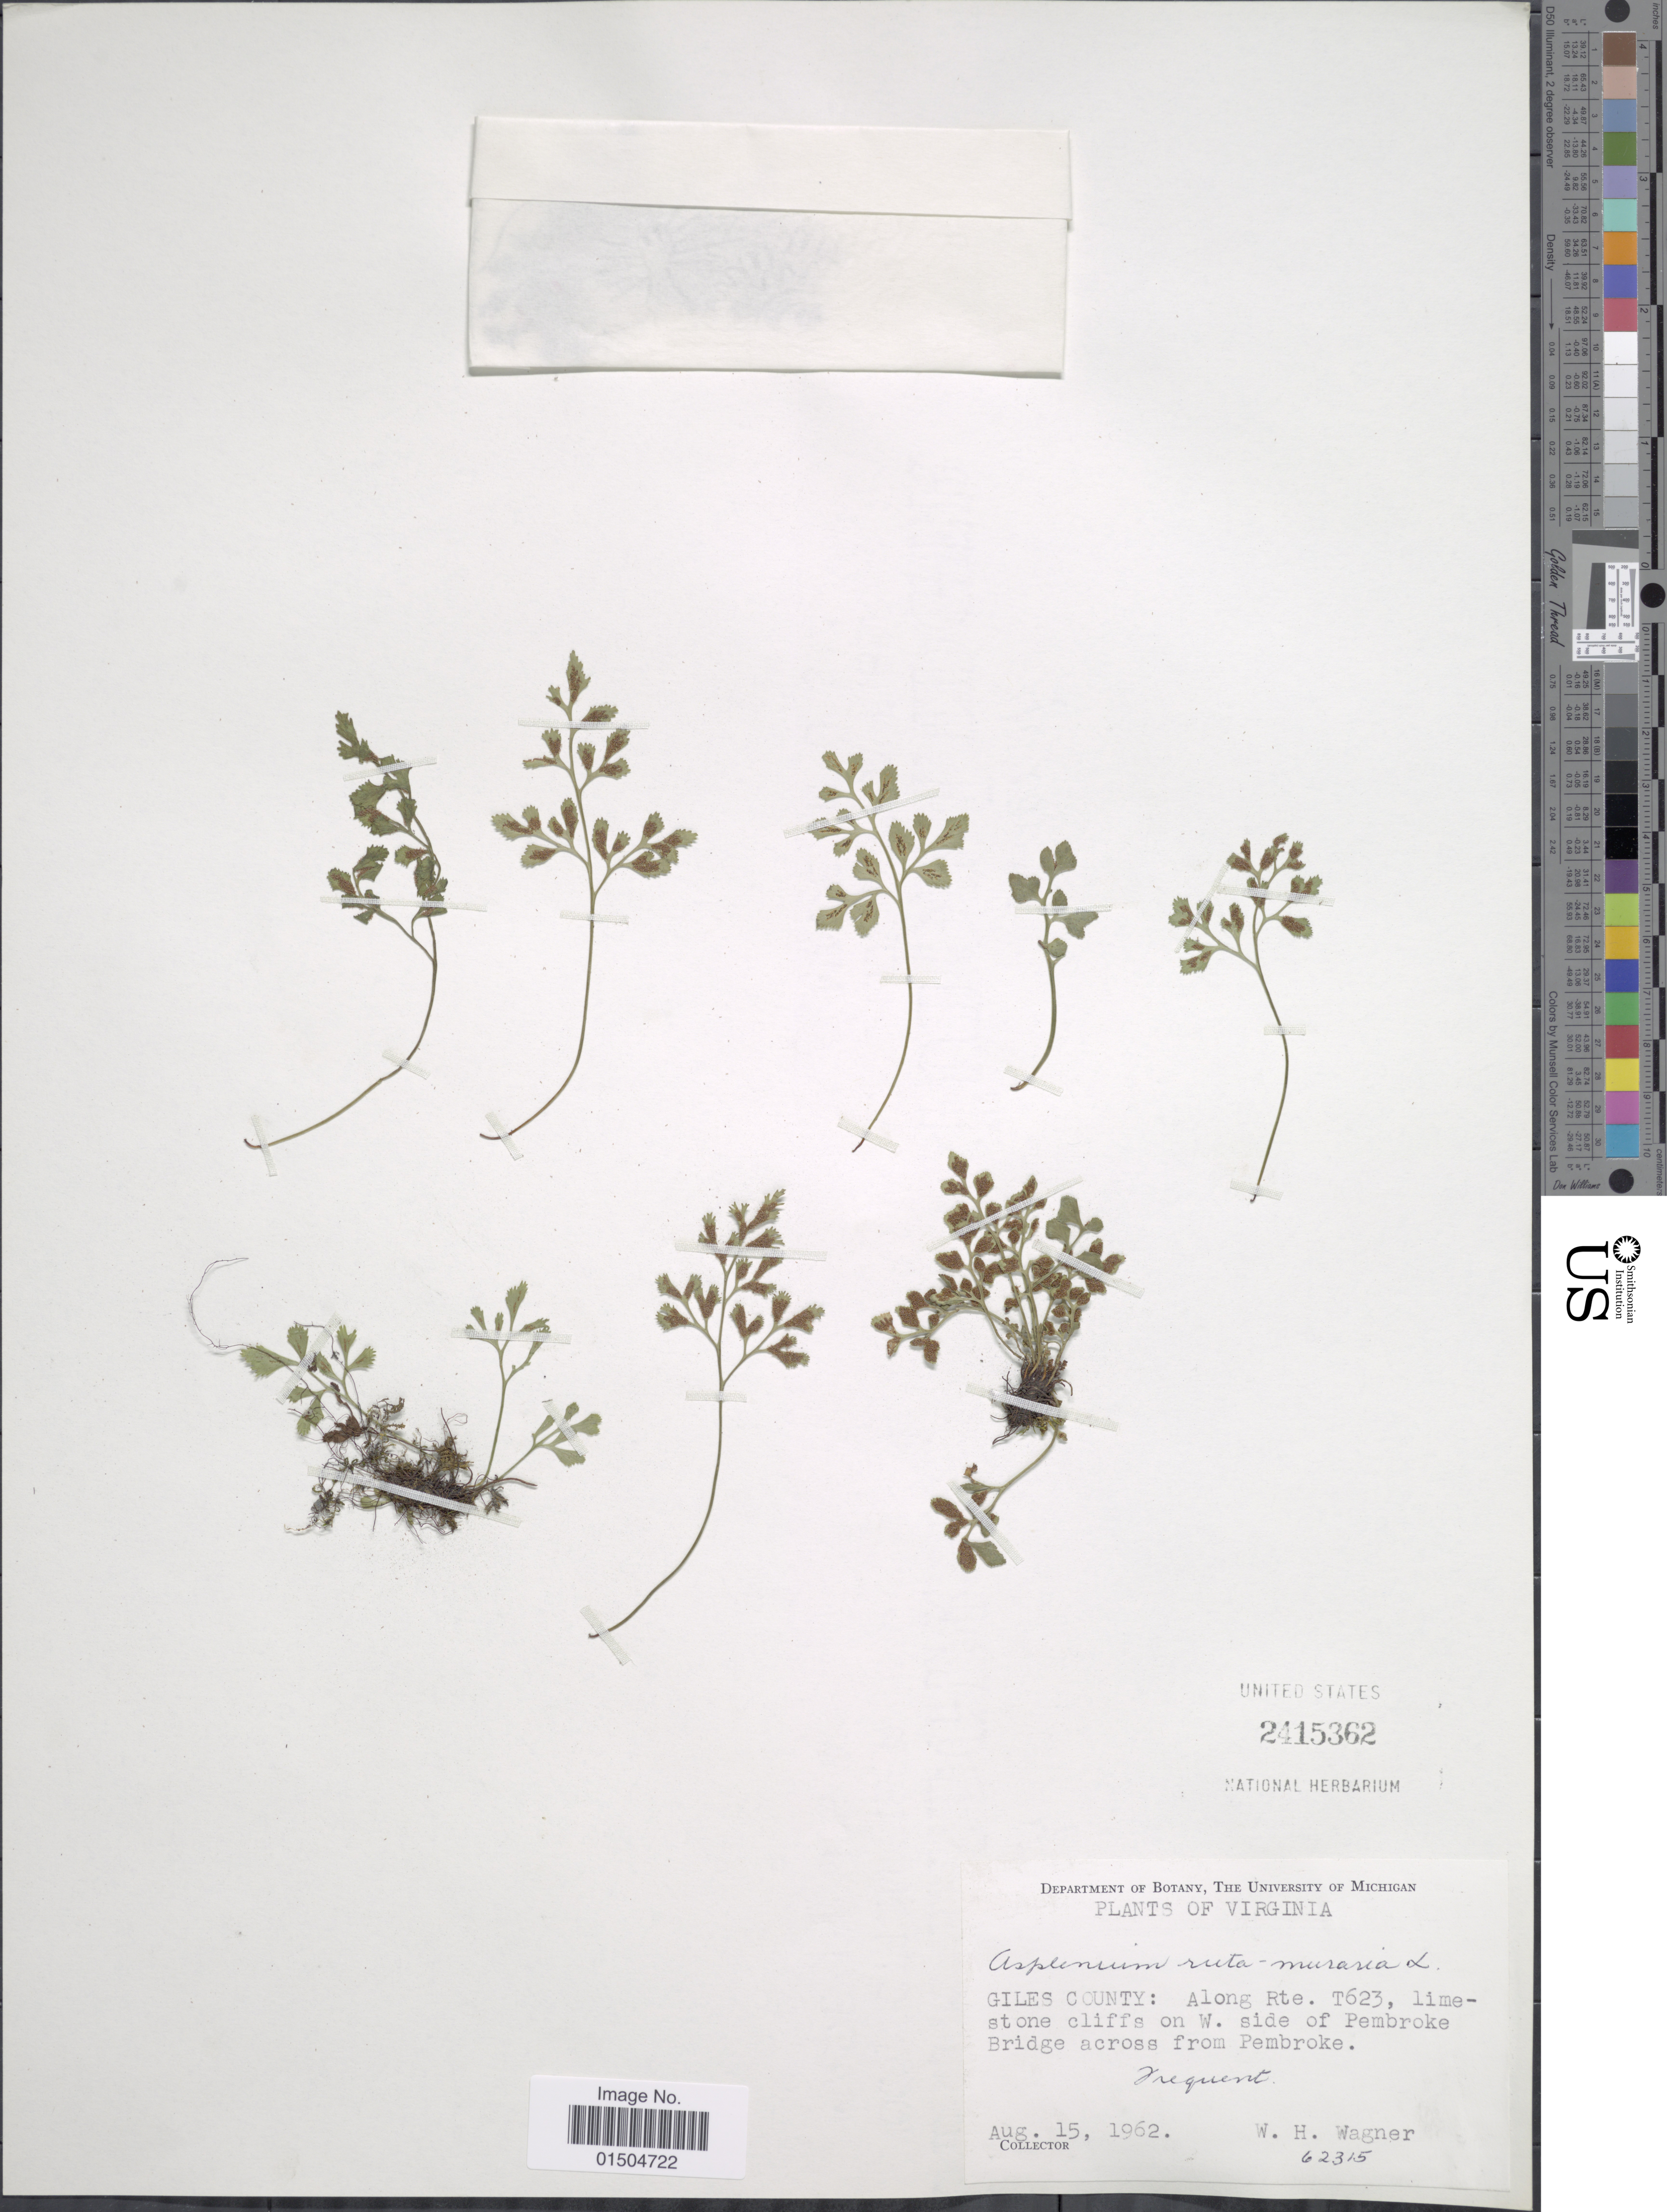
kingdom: Plantae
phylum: Tracheophyta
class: Polypodiopsida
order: Polypodiales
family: Aspleniaceae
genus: Asplenium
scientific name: Asplenium ruta-muraria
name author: L.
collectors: W. H. Wagner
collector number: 62315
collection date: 1962-08-15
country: United States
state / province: Virginia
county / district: Giles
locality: Along Rte. T623, limestone cliffs on W. side of Pembroke Bridge across from Pembroke.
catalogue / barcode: US 2415362